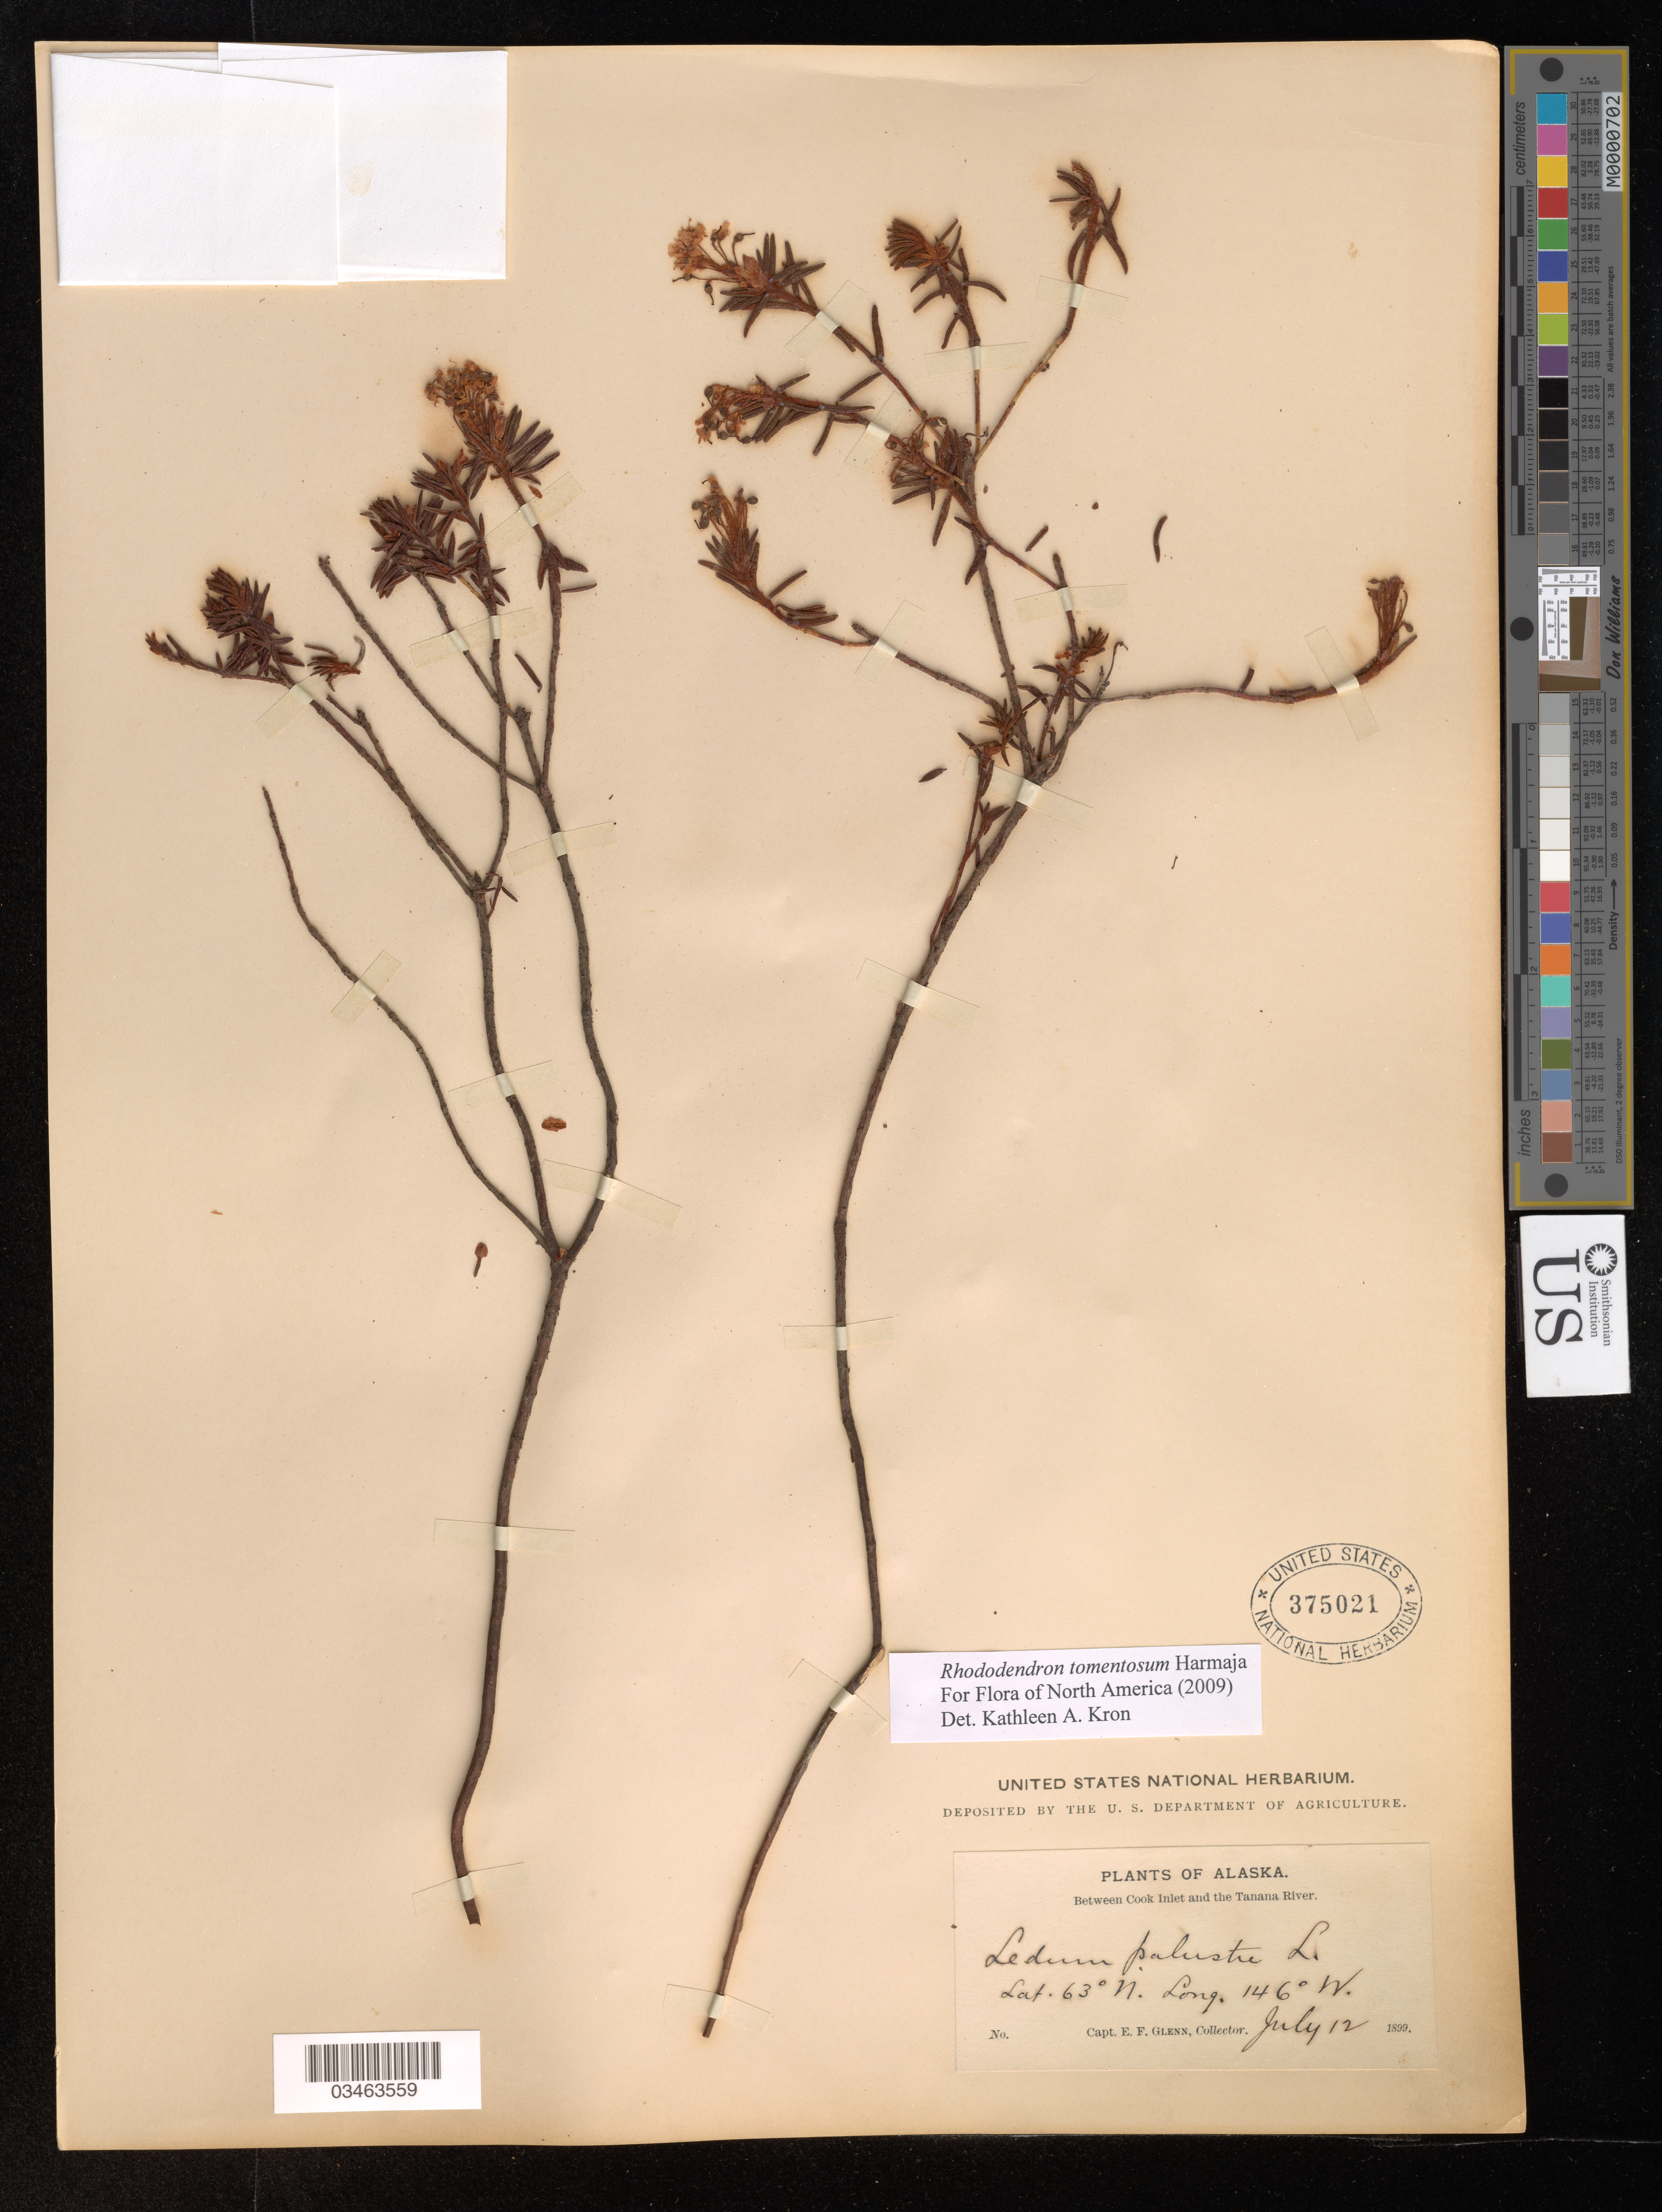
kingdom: Plantae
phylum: Tracheophyta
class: Magnoliopsida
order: Ericales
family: Ericaceae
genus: Rhododendron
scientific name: Rhododendron tomentosum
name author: Harmaja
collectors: E. Glenn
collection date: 1899-07-12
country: United States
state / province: Alaska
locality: Between Cook Inlet and the Tanana River.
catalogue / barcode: US 375021